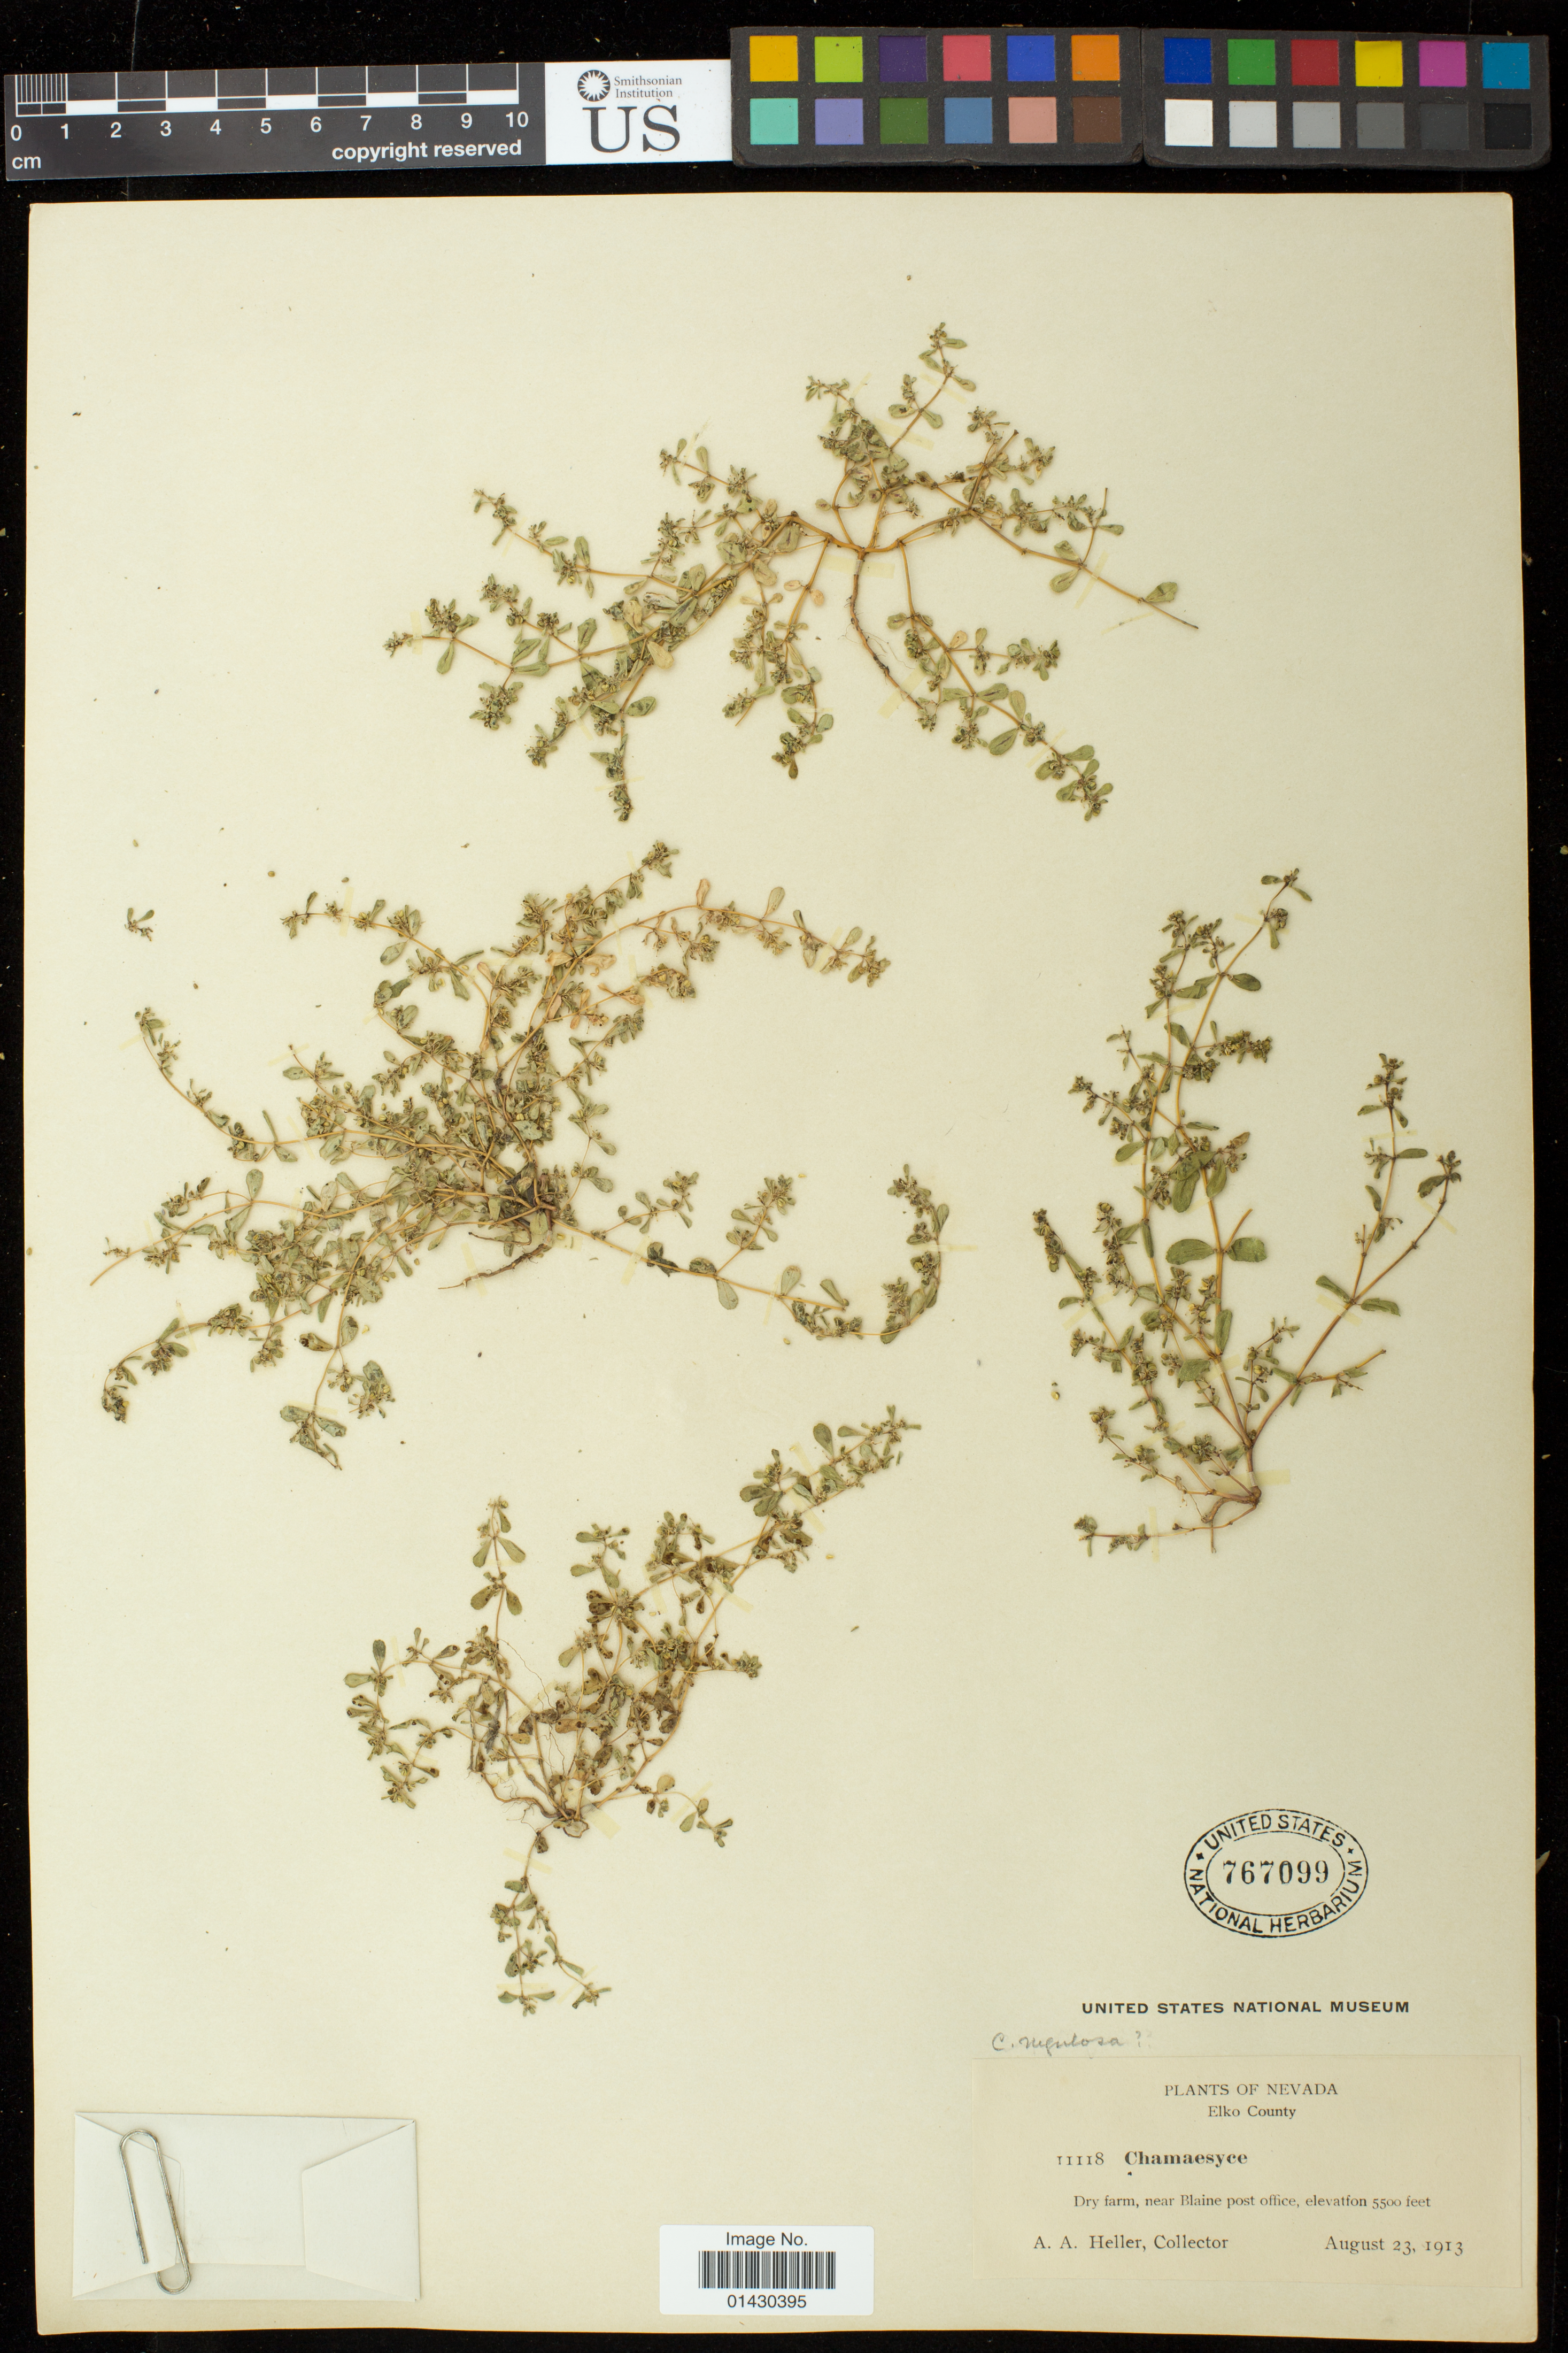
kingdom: Plantae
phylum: Tracheophyta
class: Magnoliopsida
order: Malpighiales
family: Euphorbiaceae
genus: Euphorbia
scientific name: Euphorbia serpillifolia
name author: Pers.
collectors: A. A. Heller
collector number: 11118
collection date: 1913-08-23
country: United States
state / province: Nevada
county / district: Elko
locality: Near Blaine post office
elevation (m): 1676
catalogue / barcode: US 767099